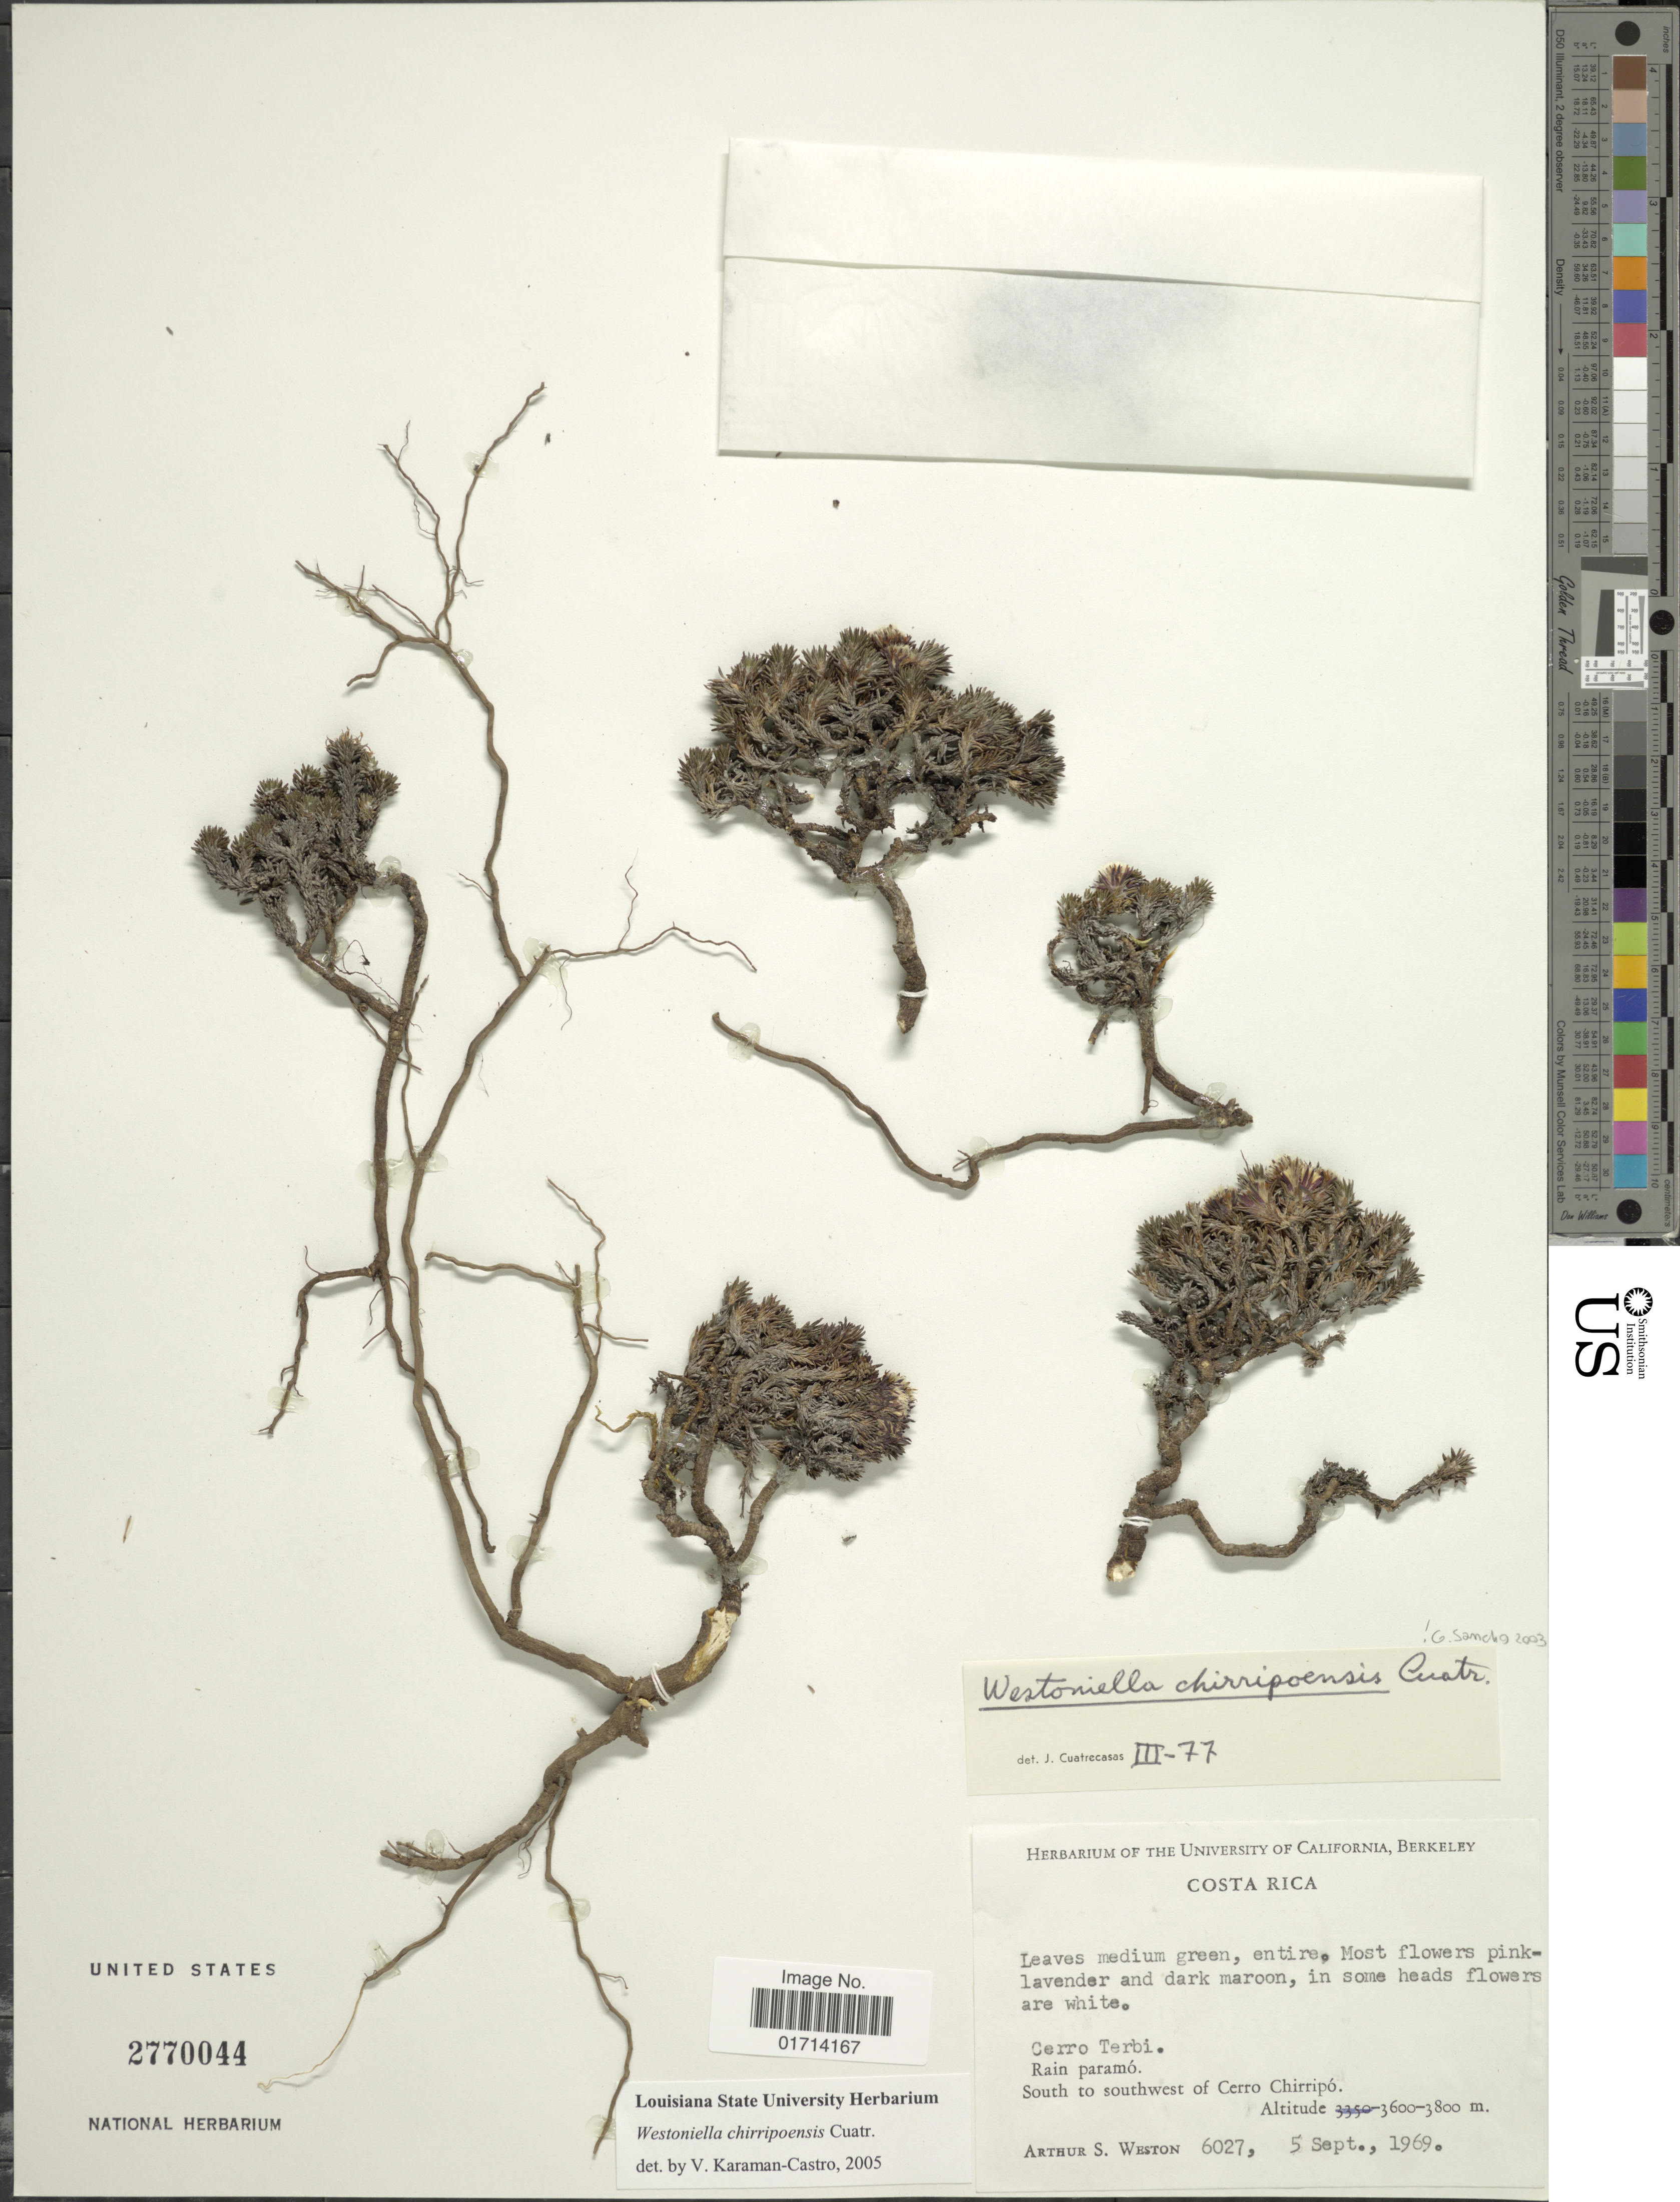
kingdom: Plantae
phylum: Tracheophyta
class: Magnoliopsida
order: Asterales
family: Asteraceae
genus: Westoniella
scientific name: Westoniella chirripoensis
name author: Cuatrec.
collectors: A. Weston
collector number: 6027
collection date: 1969-09-05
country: Costa Rica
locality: Cerro Terbi, Rain paramo, South to Southwest of cerro Chirripo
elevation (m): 3600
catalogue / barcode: US 277044